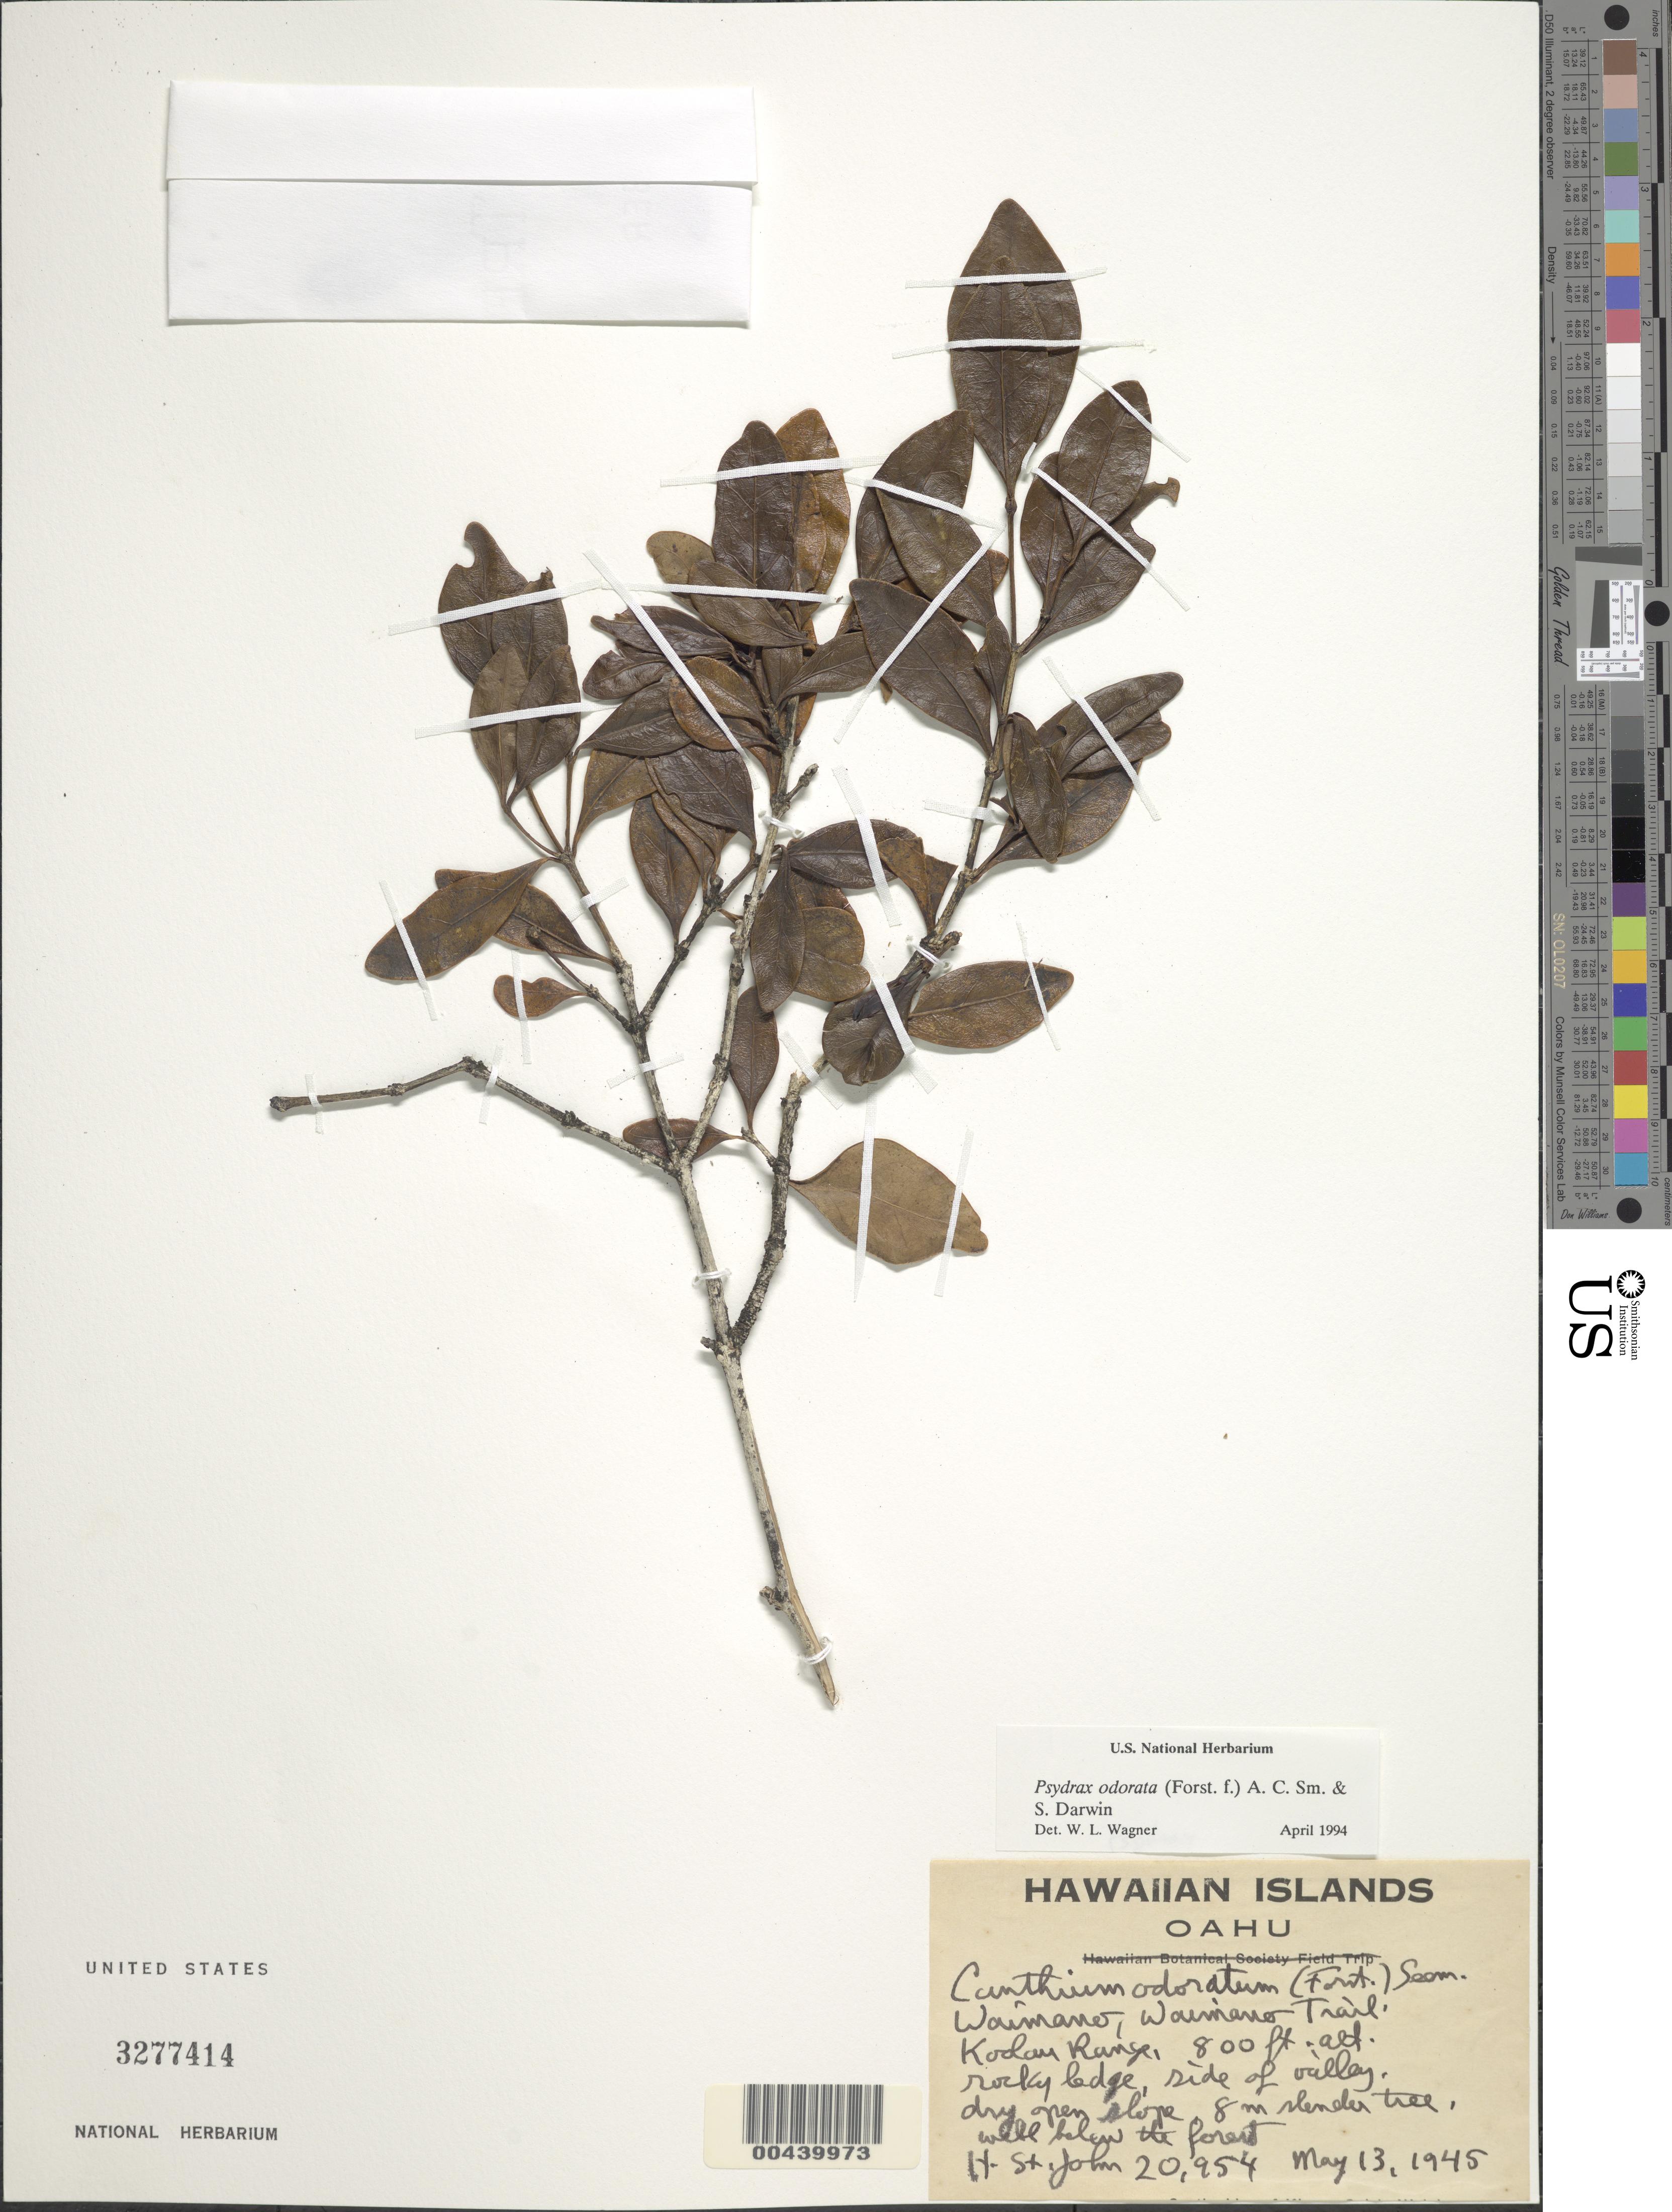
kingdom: Plantae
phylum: Tracheophyta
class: Magnoliopsida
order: Gentianales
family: Rubiaceae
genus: Psydrax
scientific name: Psydrax odorata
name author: (G. Forst.) A.C. Sm. & S.P. Darwin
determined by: Wagner, W. L., (BOT), Smithsonian Institution - National Museum of Natural History (UNITED STATES)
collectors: H. St. John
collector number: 20954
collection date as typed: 13 May 1945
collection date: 1945-05-13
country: United States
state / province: Hawaii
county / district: Honolulu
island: Oahu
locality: Waimano, Waimano Trail, Koolau Range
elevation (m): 244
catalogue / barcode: US 3277414